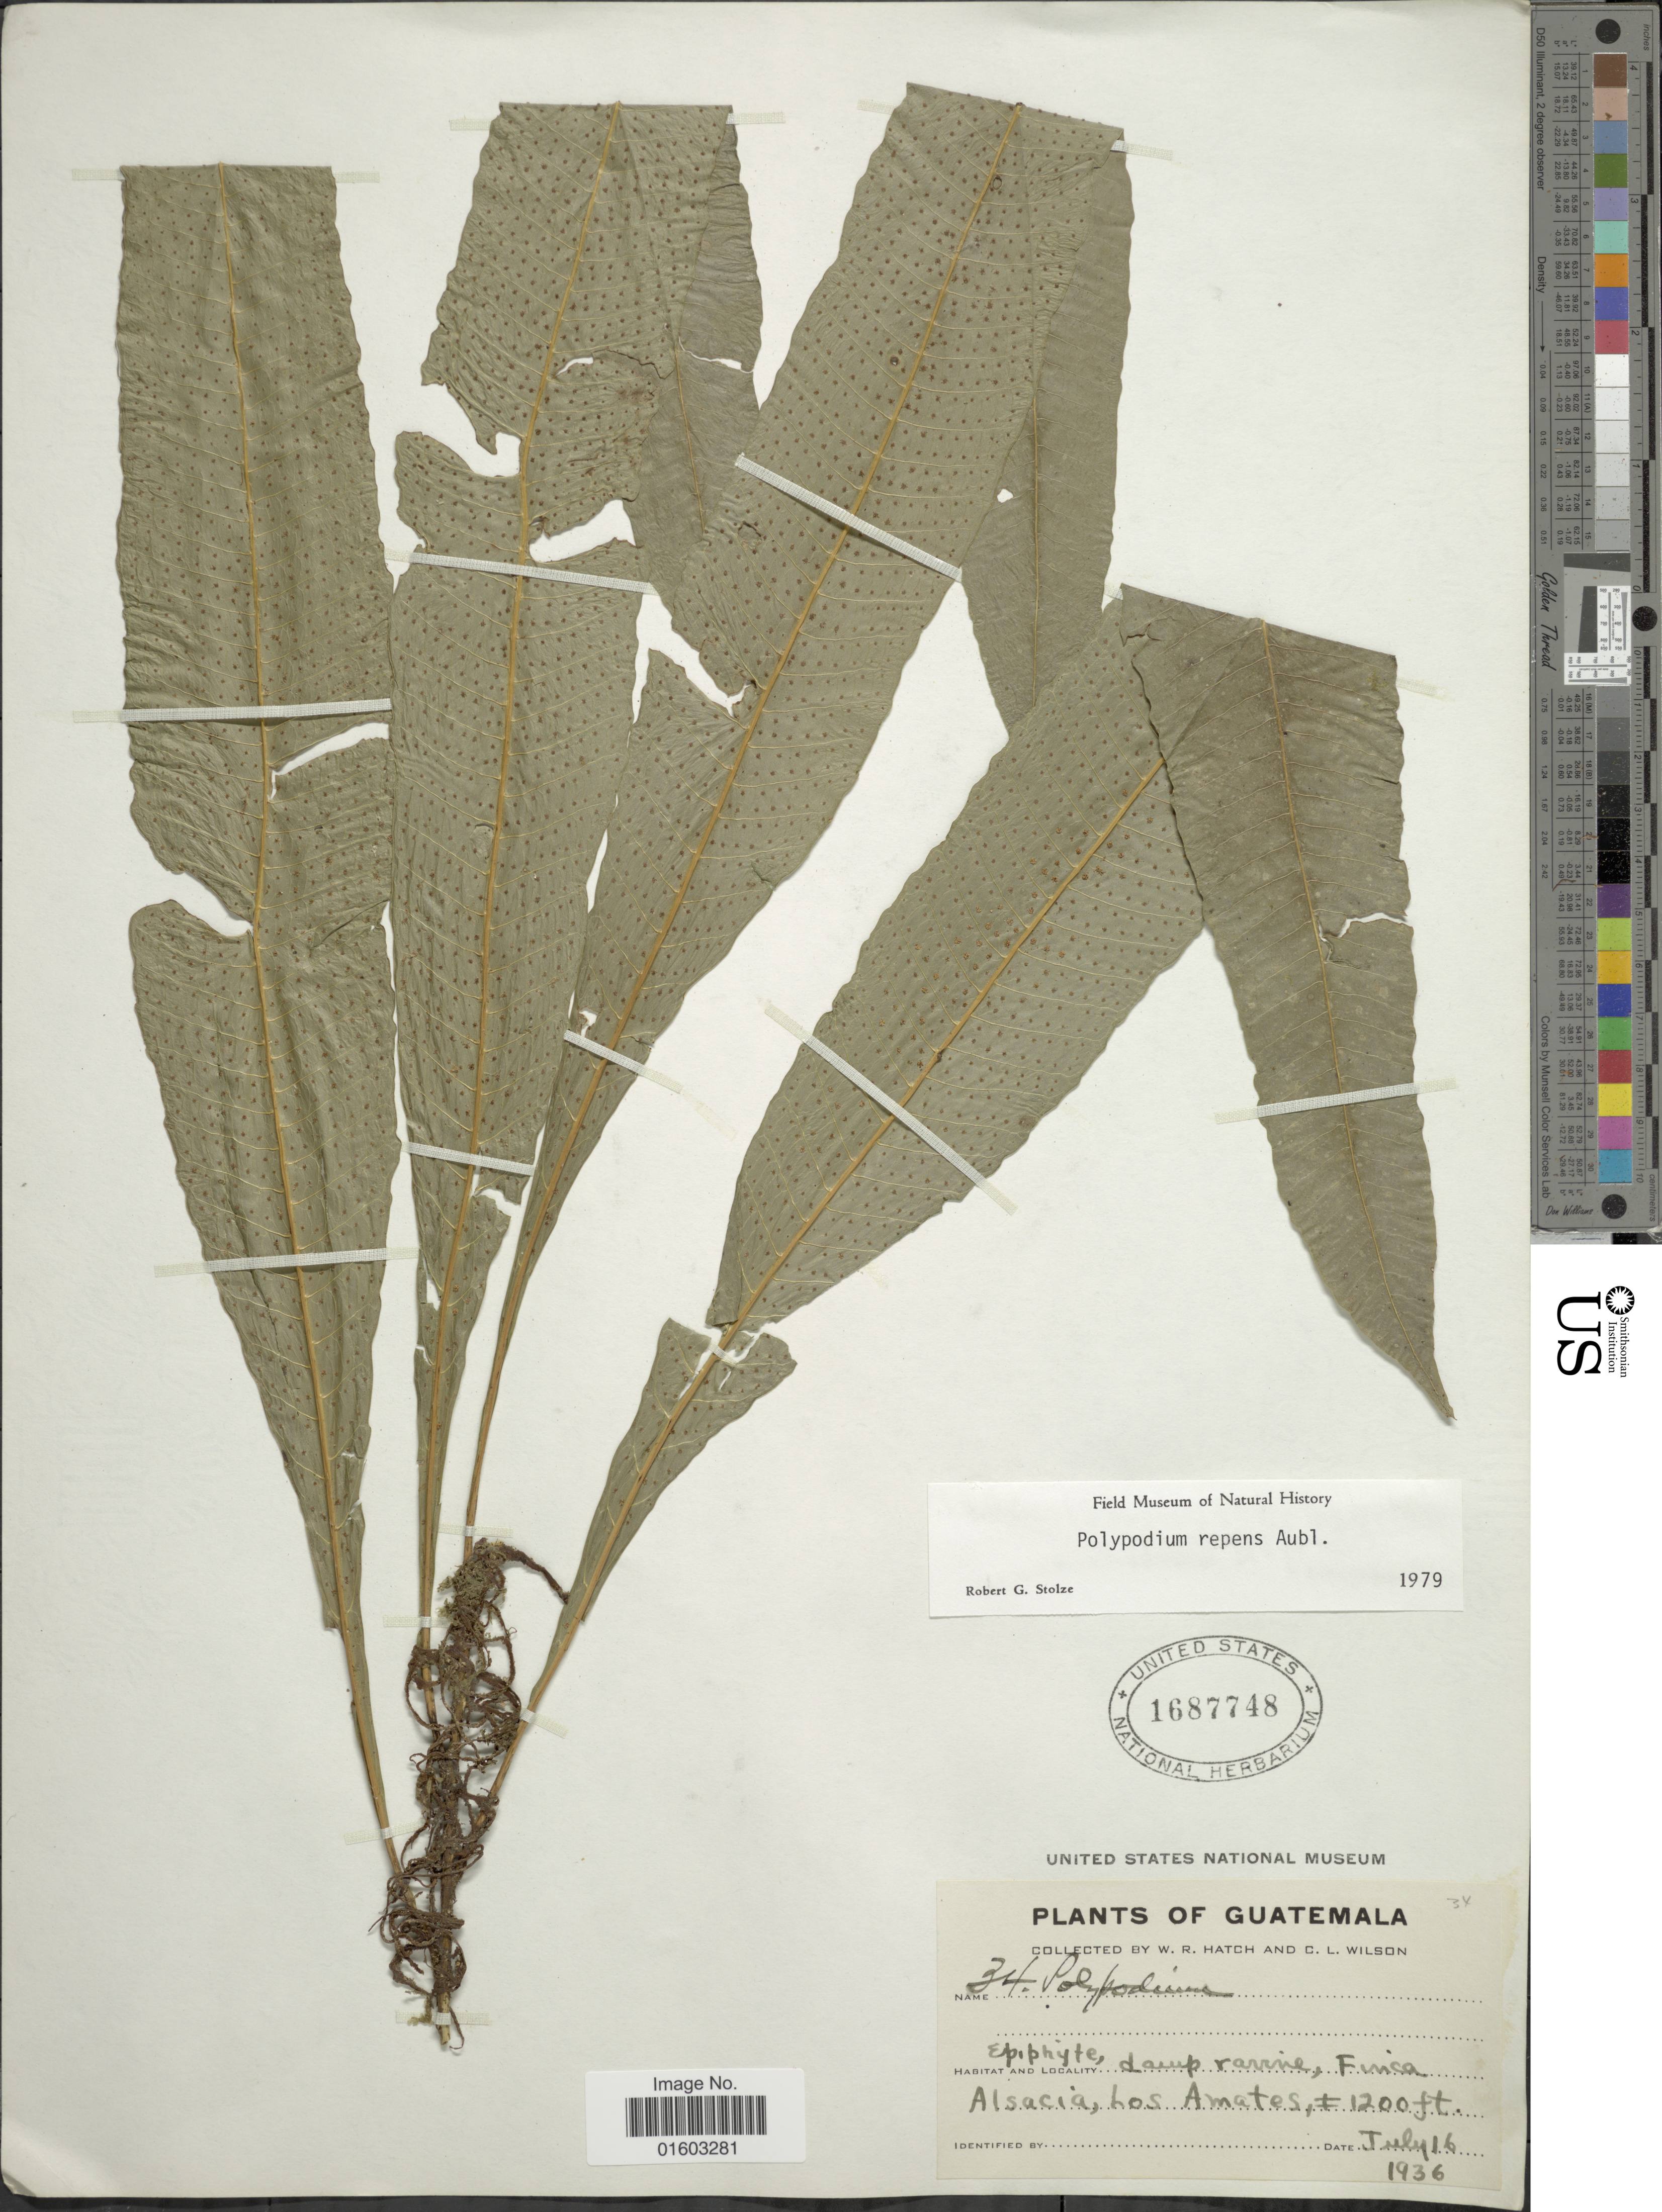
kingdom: Plantae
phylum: Tracheophyta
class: Polypodiopsida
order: Polypodiales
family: Polypodiaceae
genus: Campyloneurum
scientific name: Campyloneurum repens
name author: (Aubl.) C. Presl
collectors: W. Hatch & C. L. Wilson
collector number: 34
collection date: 1936-07-16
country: Guatemala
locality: Finca Alsacia, Los Amates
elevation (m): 366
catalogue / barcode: US 1687748